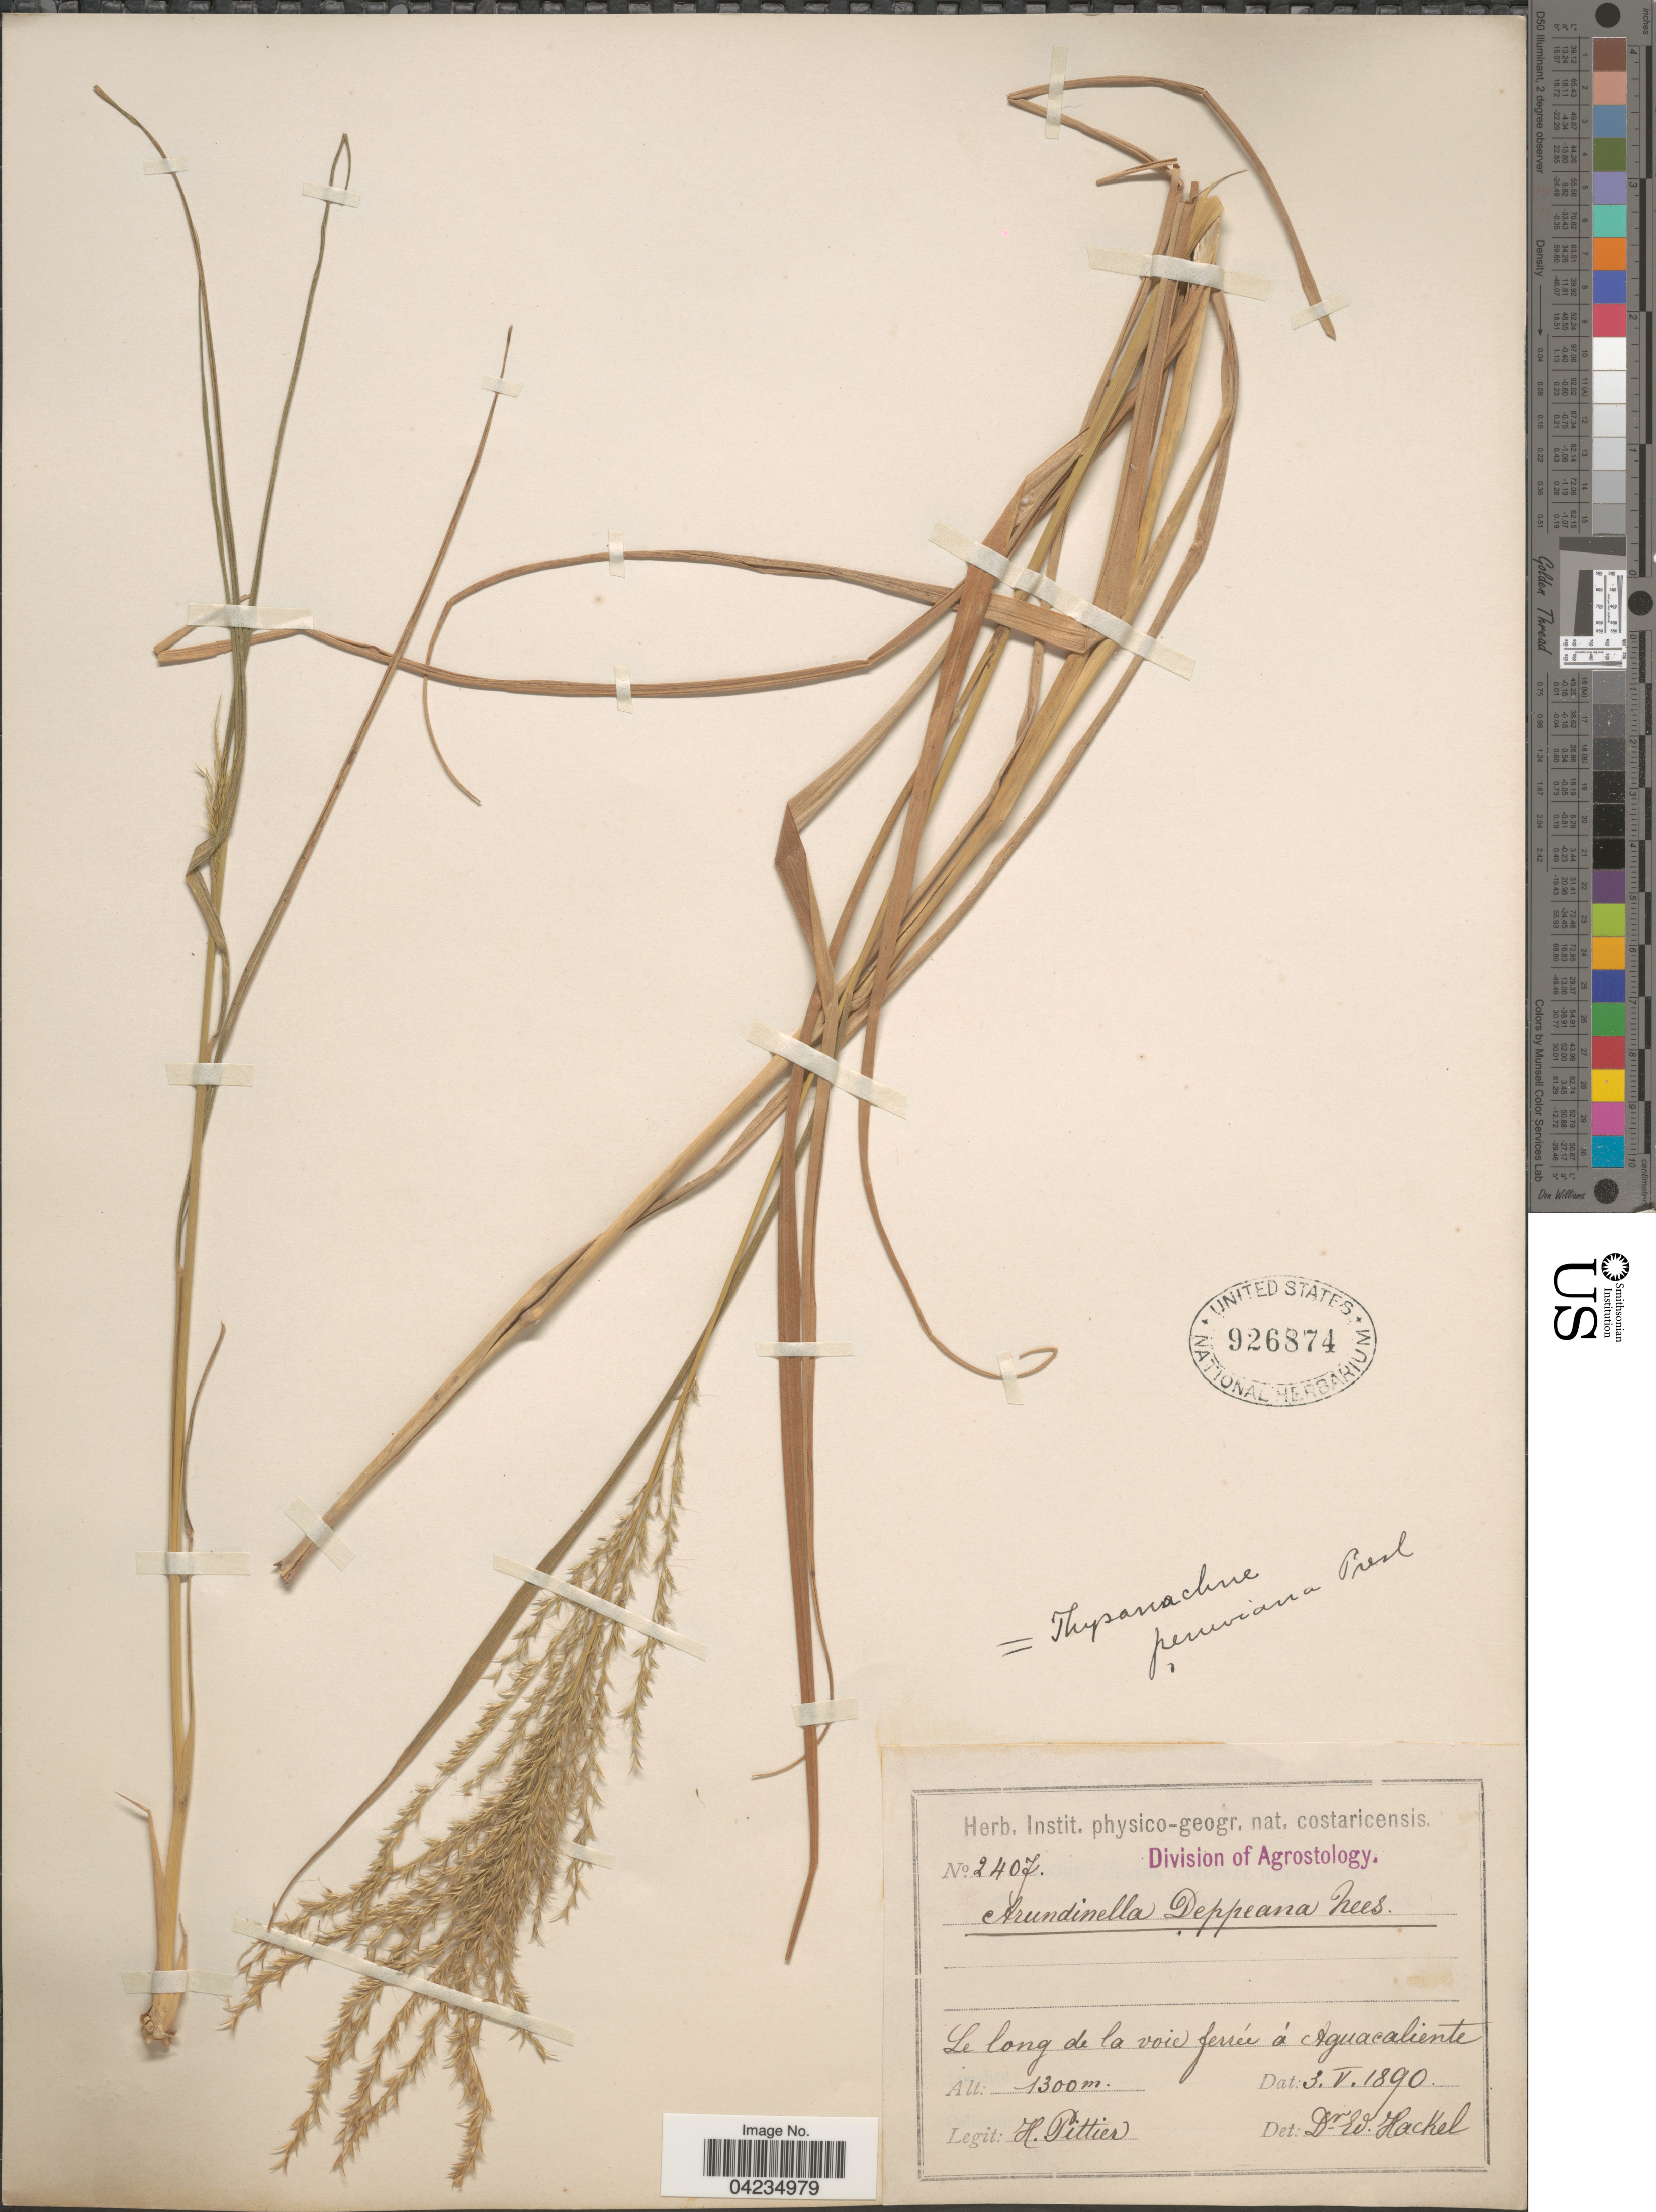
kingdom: Plantae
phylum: Tracheophyta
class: Liliopsida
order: Poales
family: Poaceae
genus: Arundinella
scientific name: Arundinella berteroniana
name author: (Schult.) Hitchc. & Chase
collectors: H. F. Pittier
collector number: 2407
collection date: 1890-05-03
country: Costa Rica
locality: Le long de la voie ferrée à Aguacaliente.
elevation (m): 1300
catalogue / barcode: US 926874